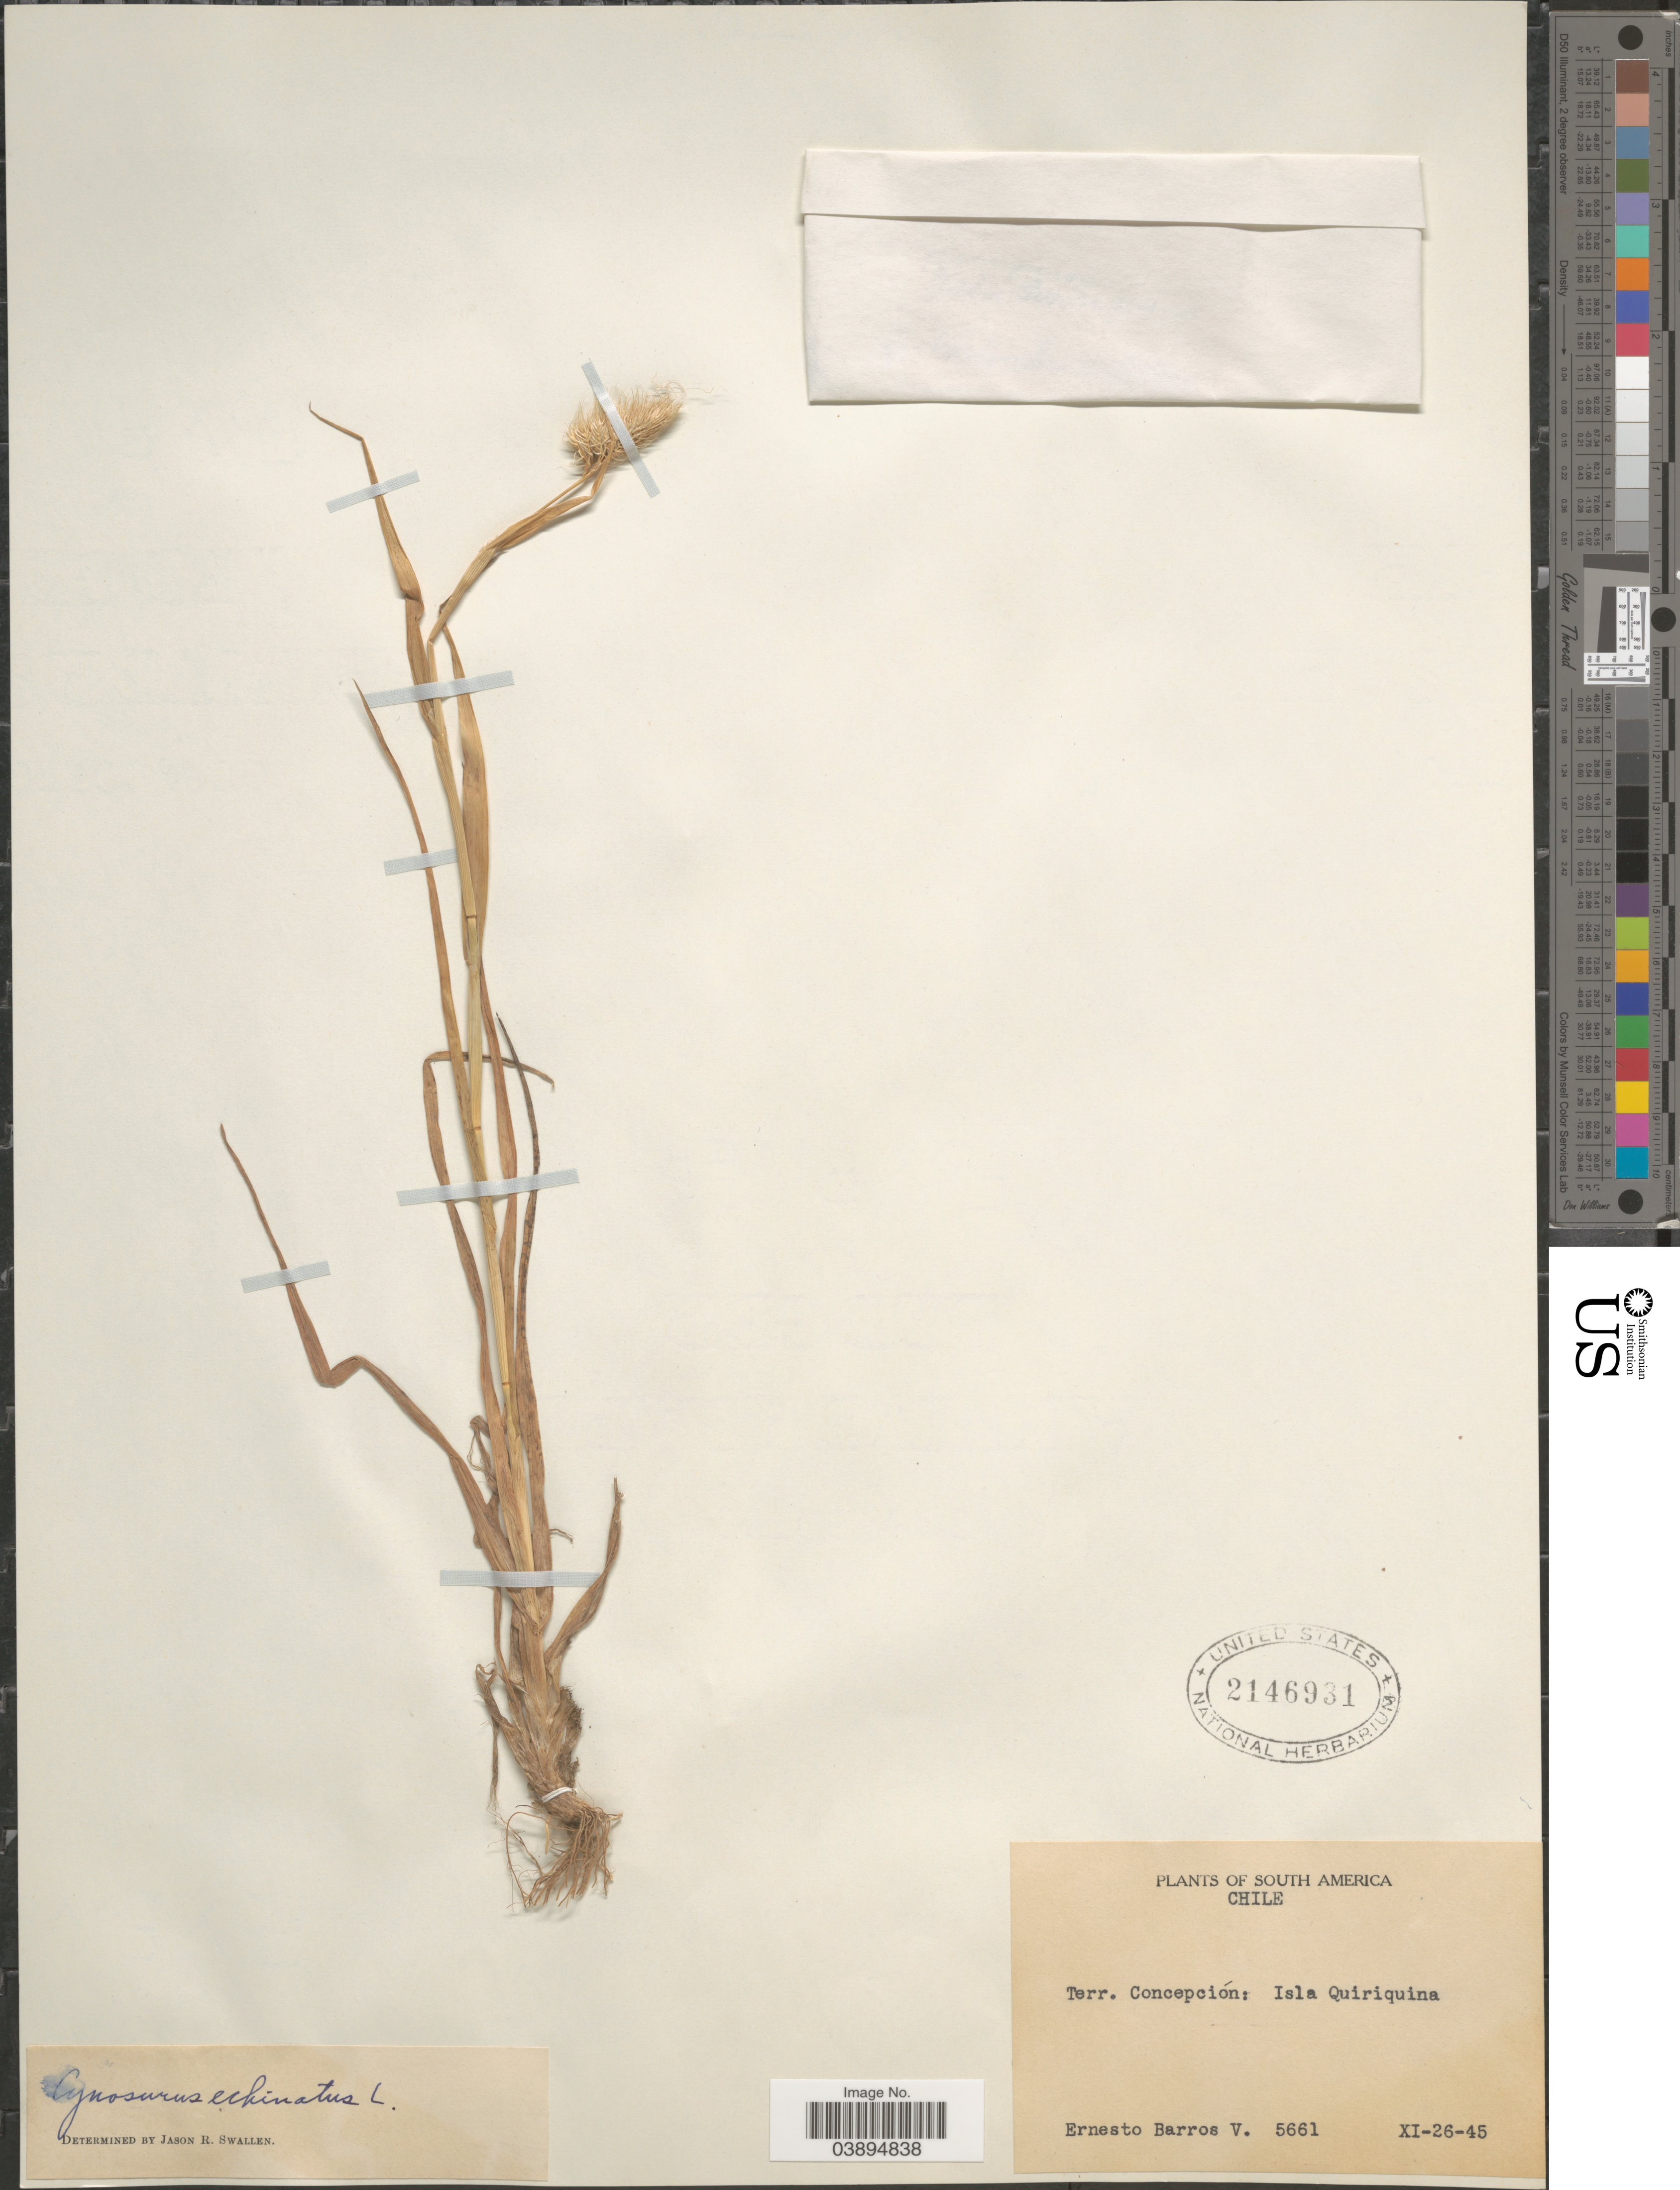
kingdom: Plantae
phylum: Tracheophyta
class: Liliopsida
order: Poales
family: Poaceae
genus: Cynosurus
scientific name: Cynosurus echinatus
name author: L.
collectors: E. Barros V.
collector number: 5661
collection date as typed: Transcribed d/m/y: 26/11/45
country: Chile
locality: Terr. Concepción: Isla Quiriquina.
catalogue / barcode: US 2146931